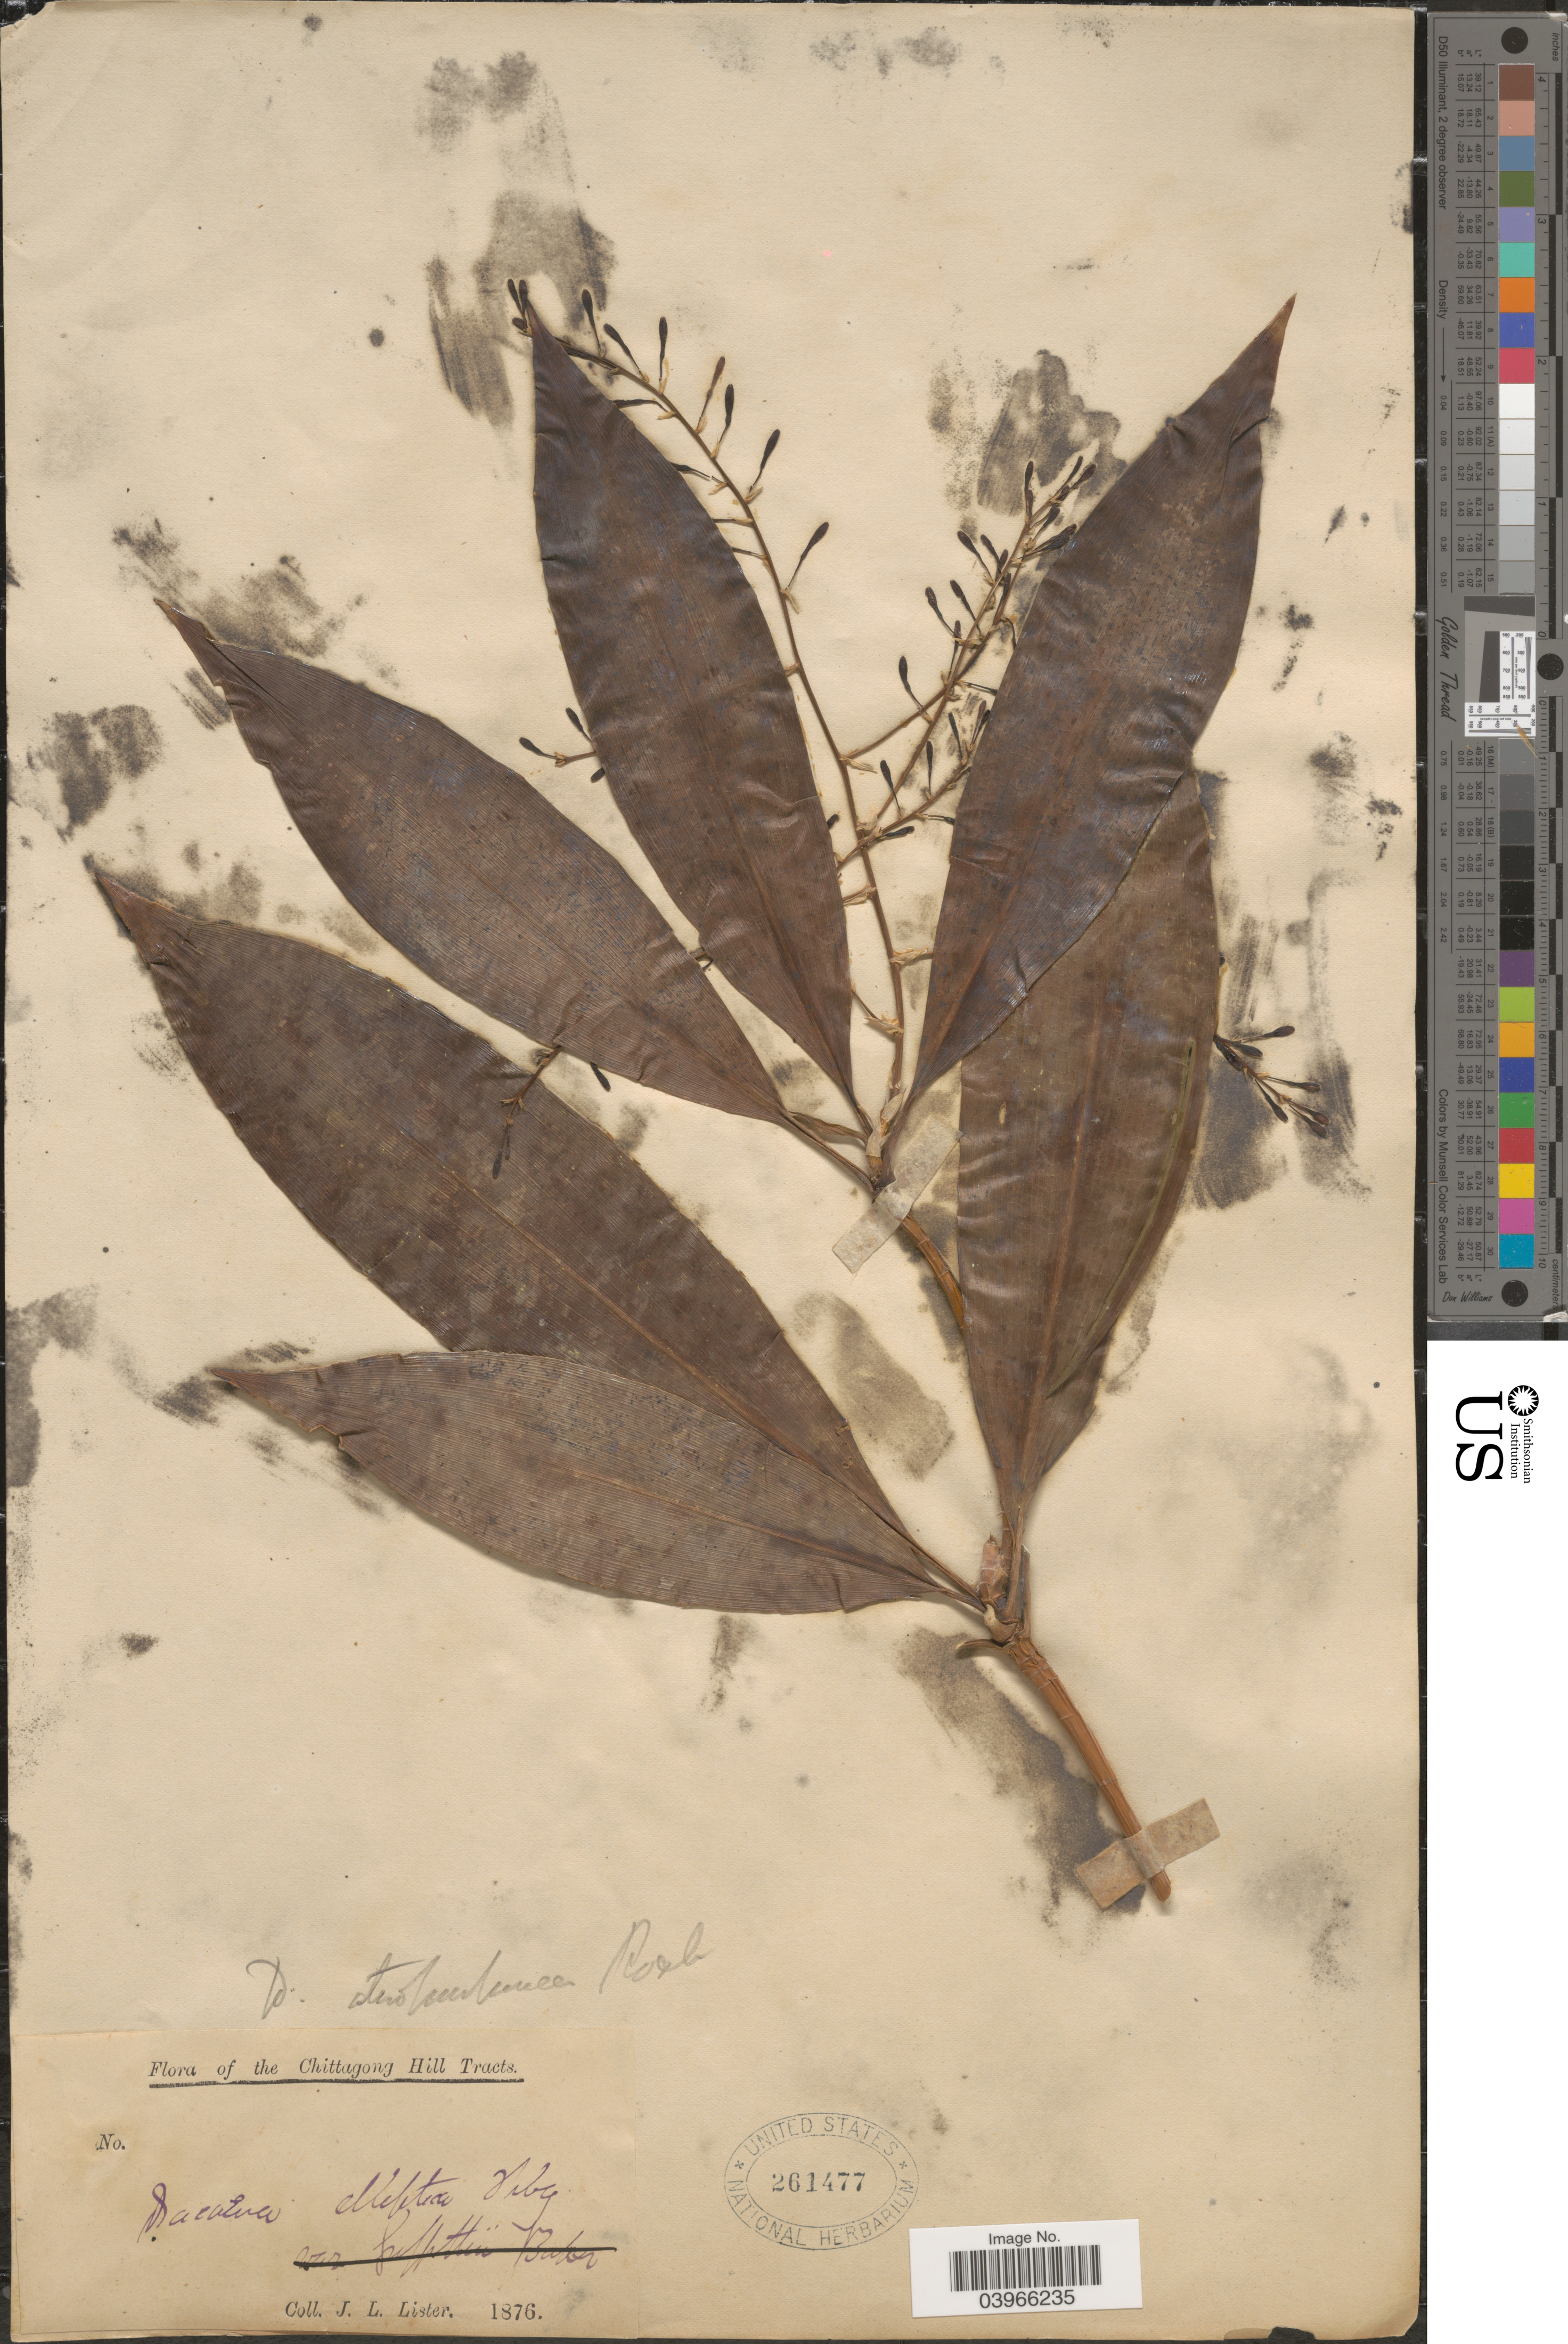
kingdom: Plantae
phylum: Tracheophyta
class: Liliopsida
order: Asparagales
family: Asparagaceae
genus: Dracaena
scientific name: Dracaena sp.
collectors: J. Lister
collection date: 1876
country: Bangladesh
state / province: Chittagong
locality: Chittagong Hill Tracts.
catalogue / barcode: US 261477